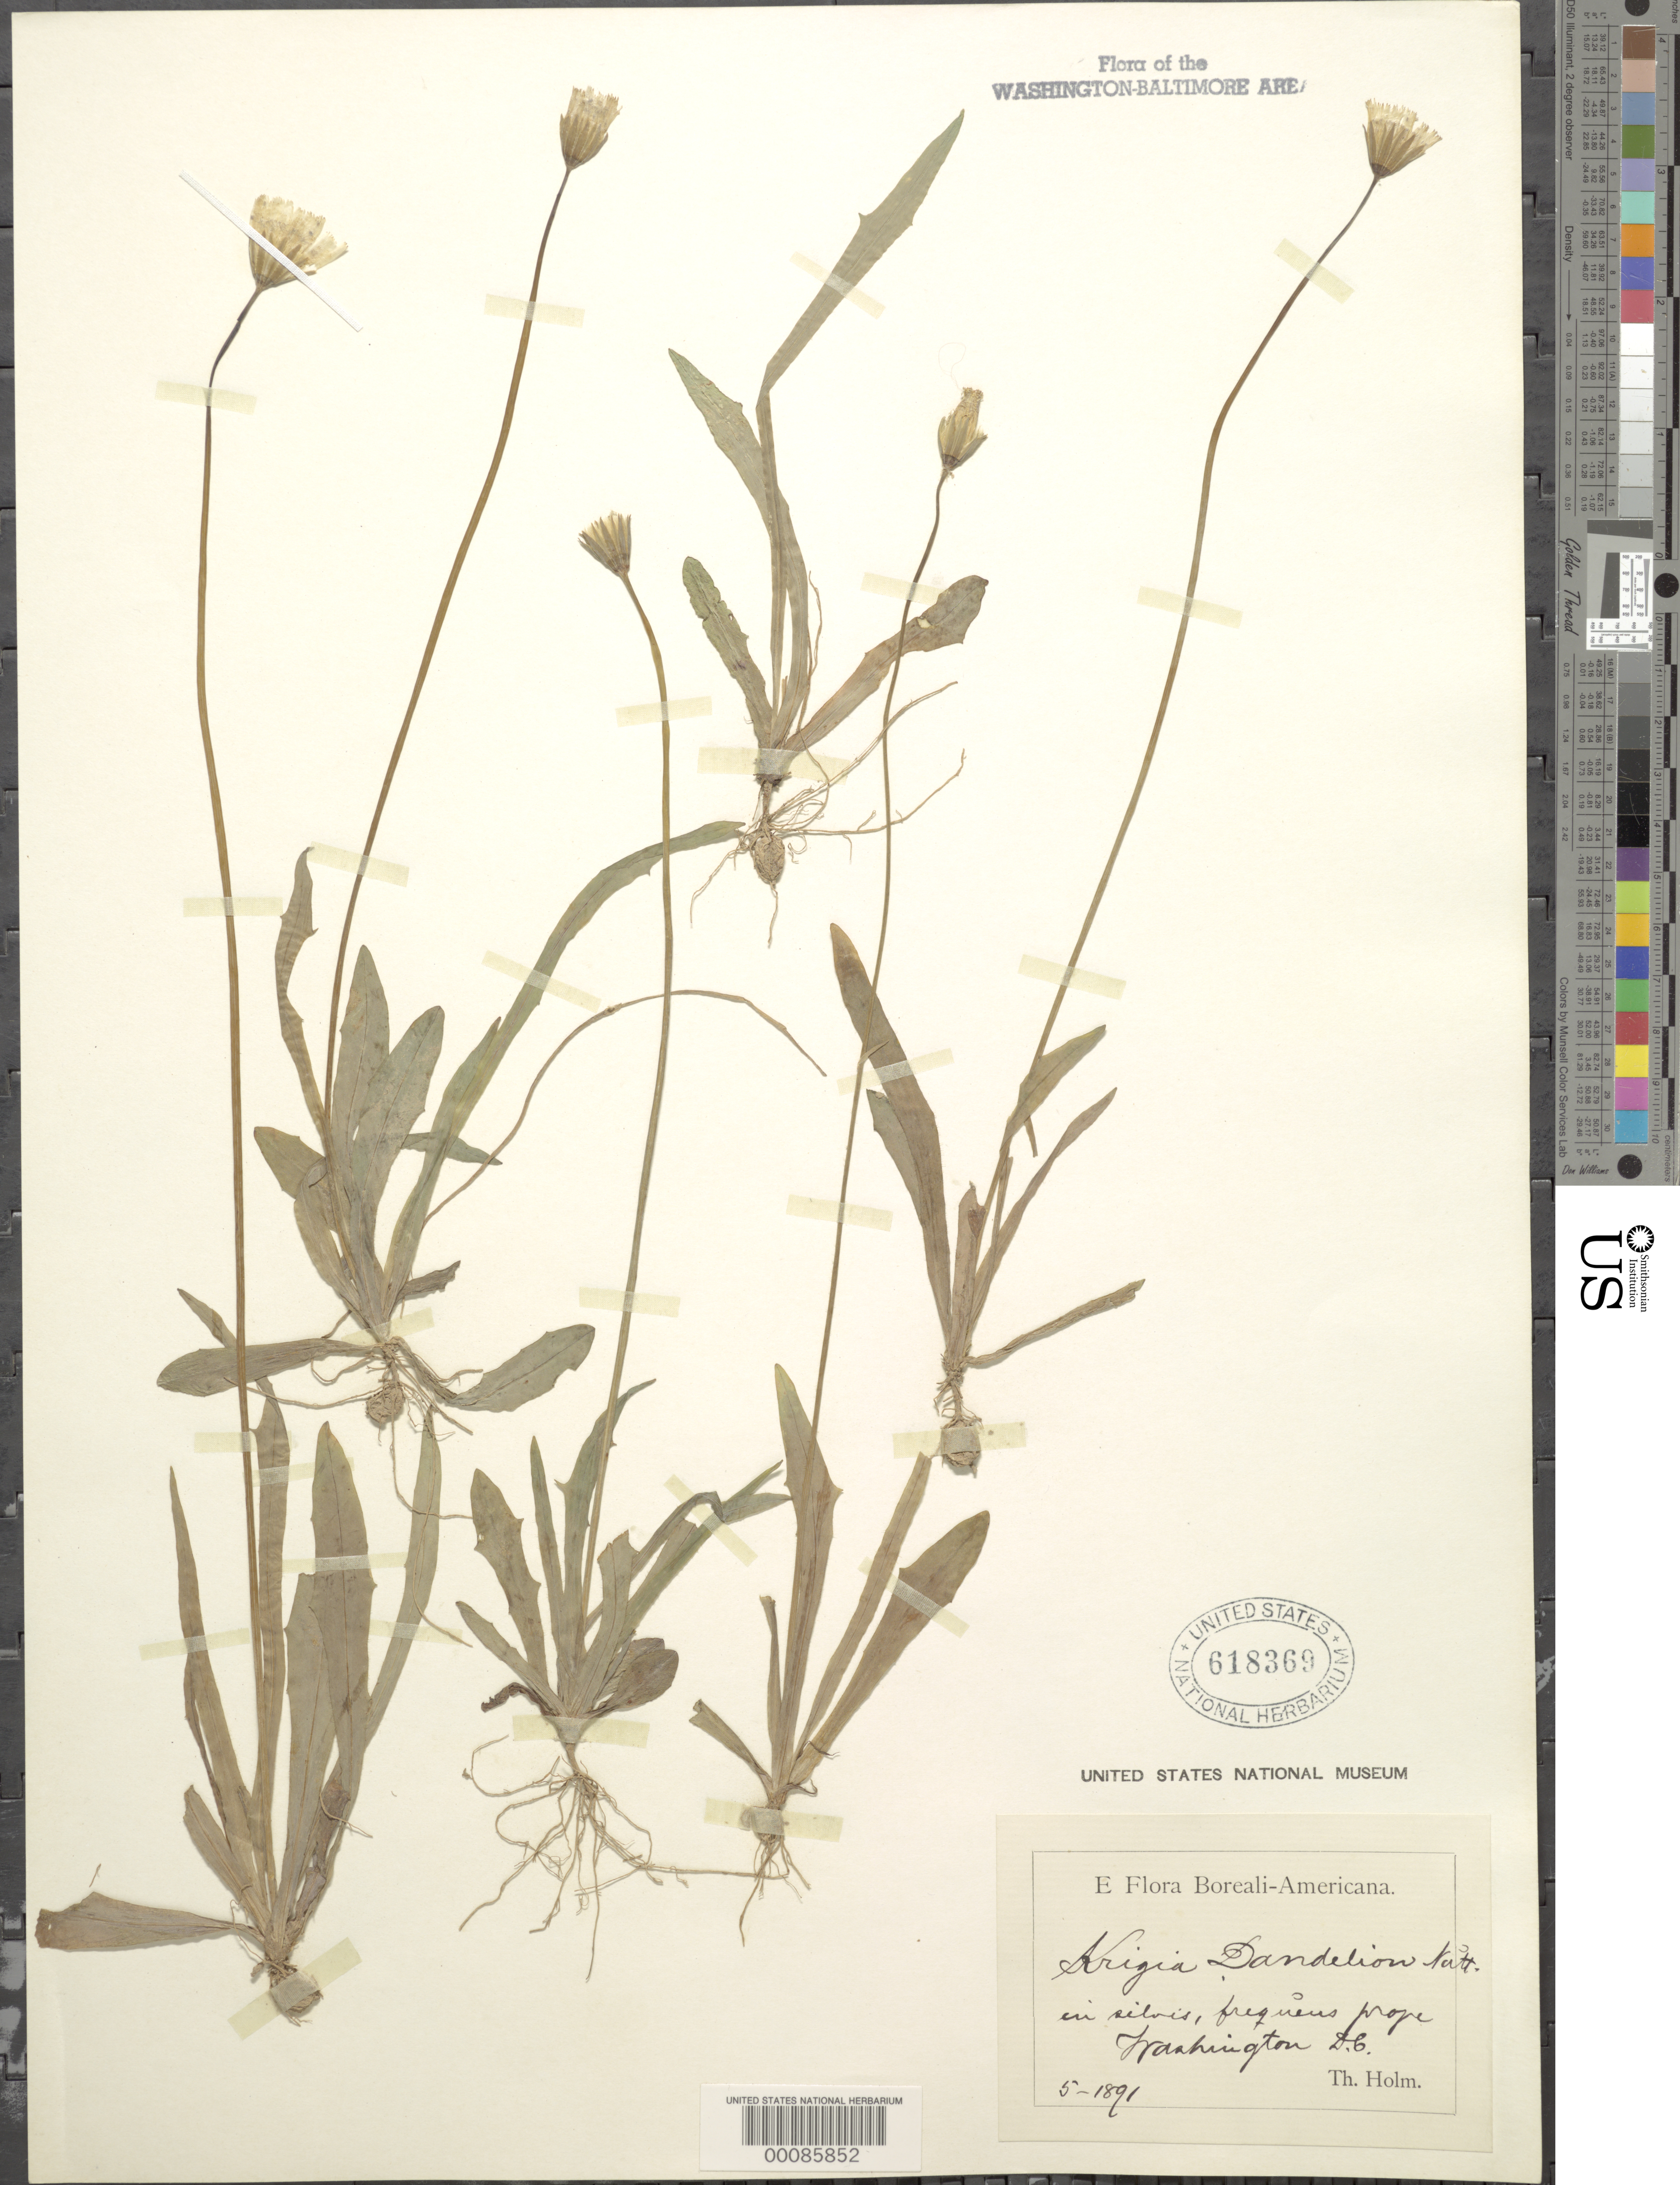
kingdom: Plantae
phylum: Tracheophyta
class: Magnoliopsida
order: Asterales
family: Asteraceae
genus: Krigia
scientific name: Krigia dandelion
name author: (L.) Nutt.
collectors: T. Holm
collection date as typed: May 1891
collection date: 1891-05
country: United States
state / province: District of Columbia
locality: DC vicinity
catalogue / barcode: US 618369